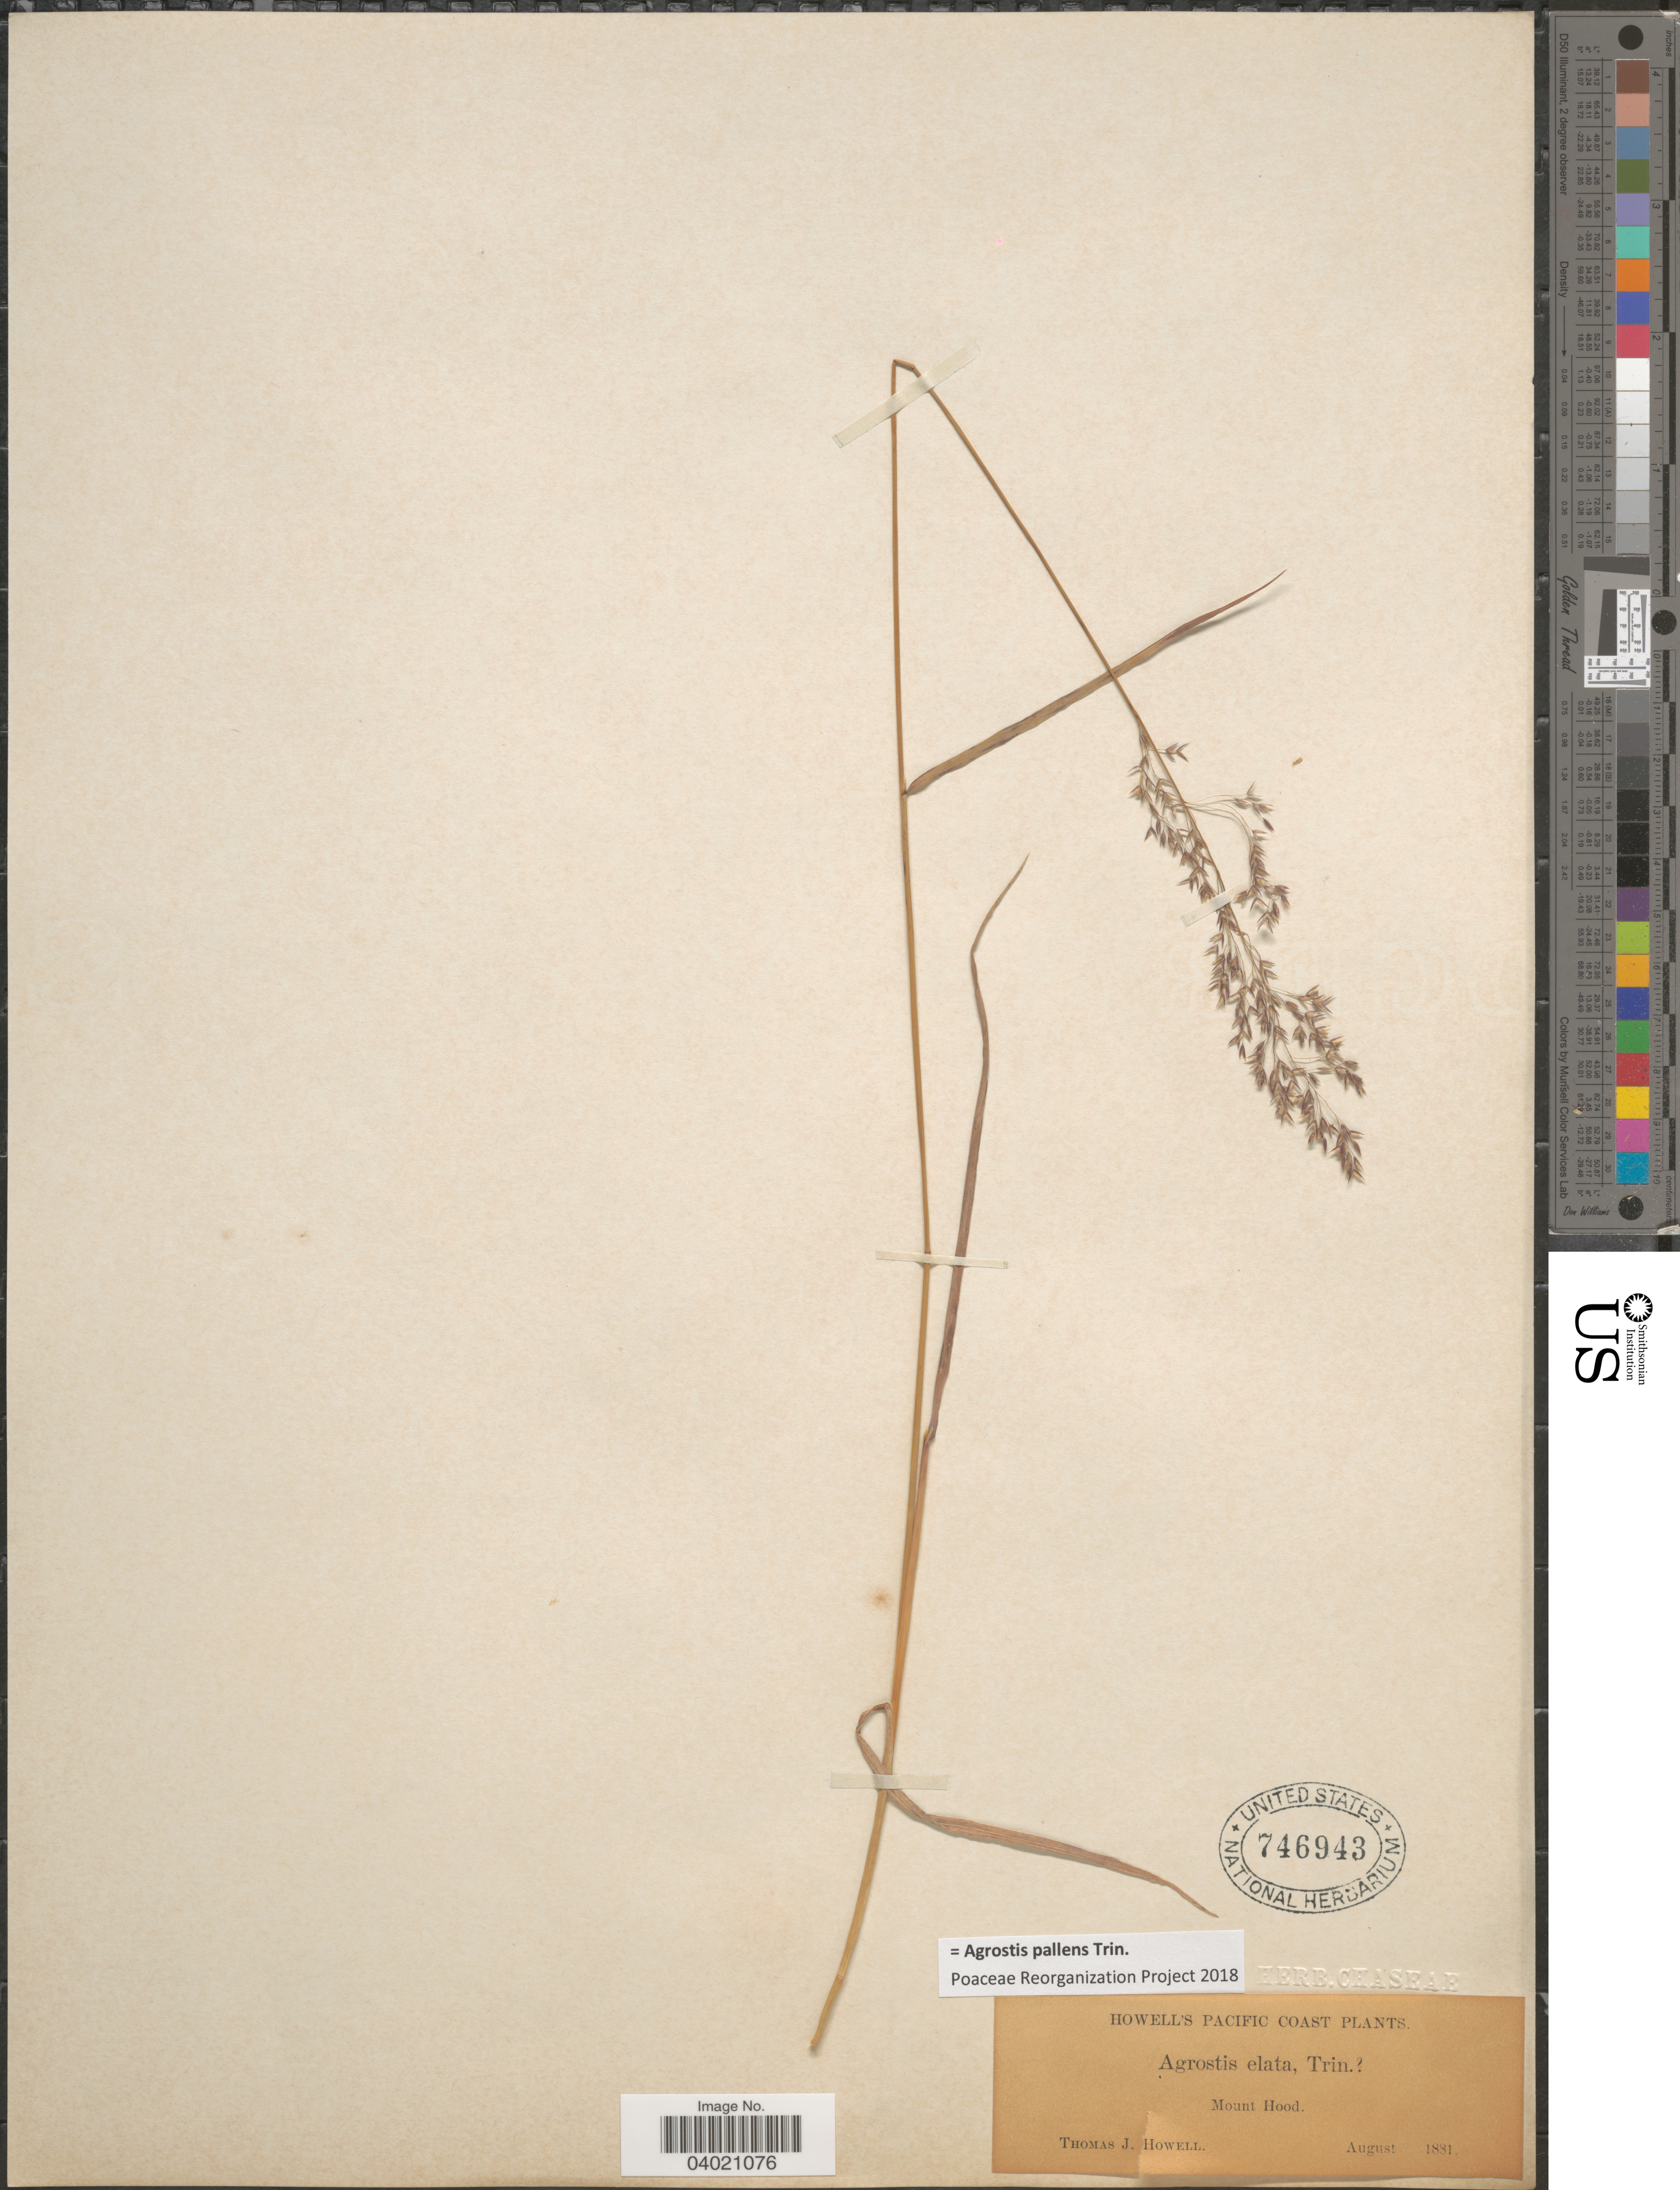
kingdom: Plantae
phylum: Tracheophyta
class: Liliopsida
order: Poales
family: Poaceae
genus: Agrostis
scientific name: Agrostis pallens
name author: Trin.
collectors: T. J. Howell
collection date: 1881-08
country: United States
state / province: Oregon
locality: Pacific Coast. Mount Hood.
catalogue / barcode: US 746943